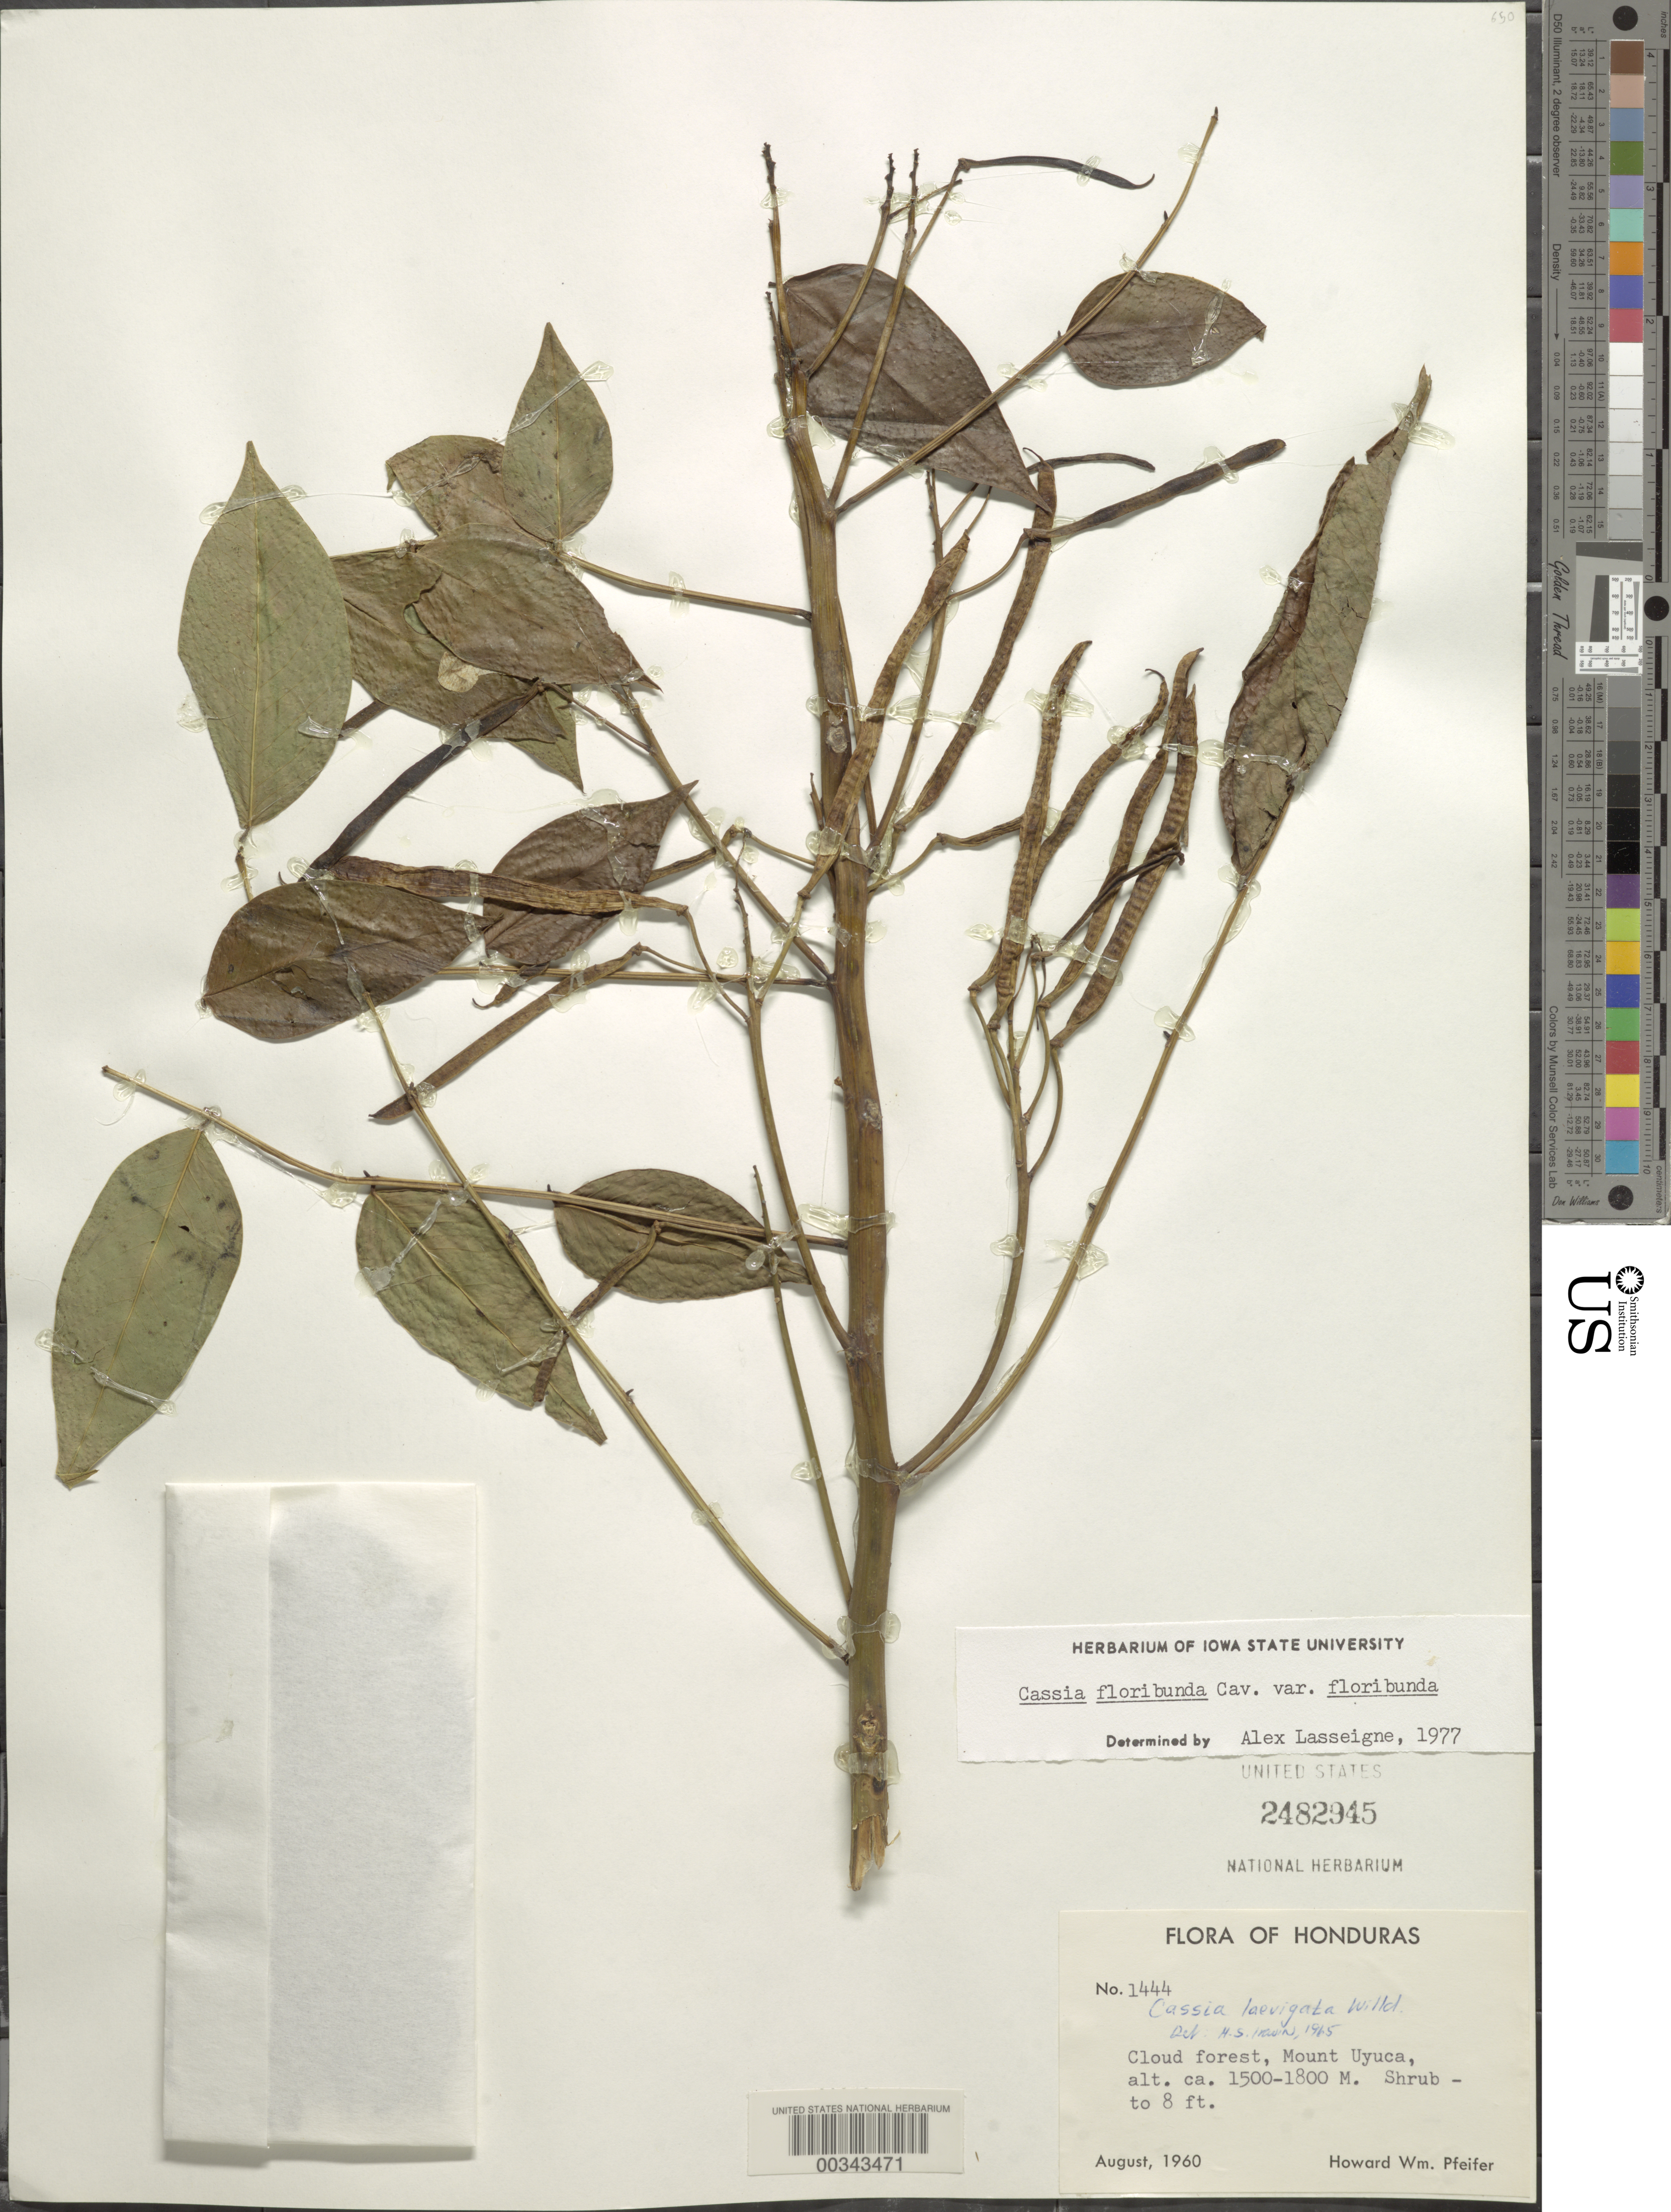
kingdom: Plantae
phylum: Tracheophyta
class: Magnoliopsida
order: Fabales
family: Fabaceae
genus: Senna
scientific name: Senna septemtrionalis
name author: (Viv.) H.S. Irwin & Barneby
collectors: H. W. Pfeifer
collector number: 1444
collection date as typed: Aug 1960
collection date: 1960-08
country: Honduras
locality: Mount Uyuca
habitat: Cloud forest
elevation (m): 1500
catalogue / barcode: US 2482945